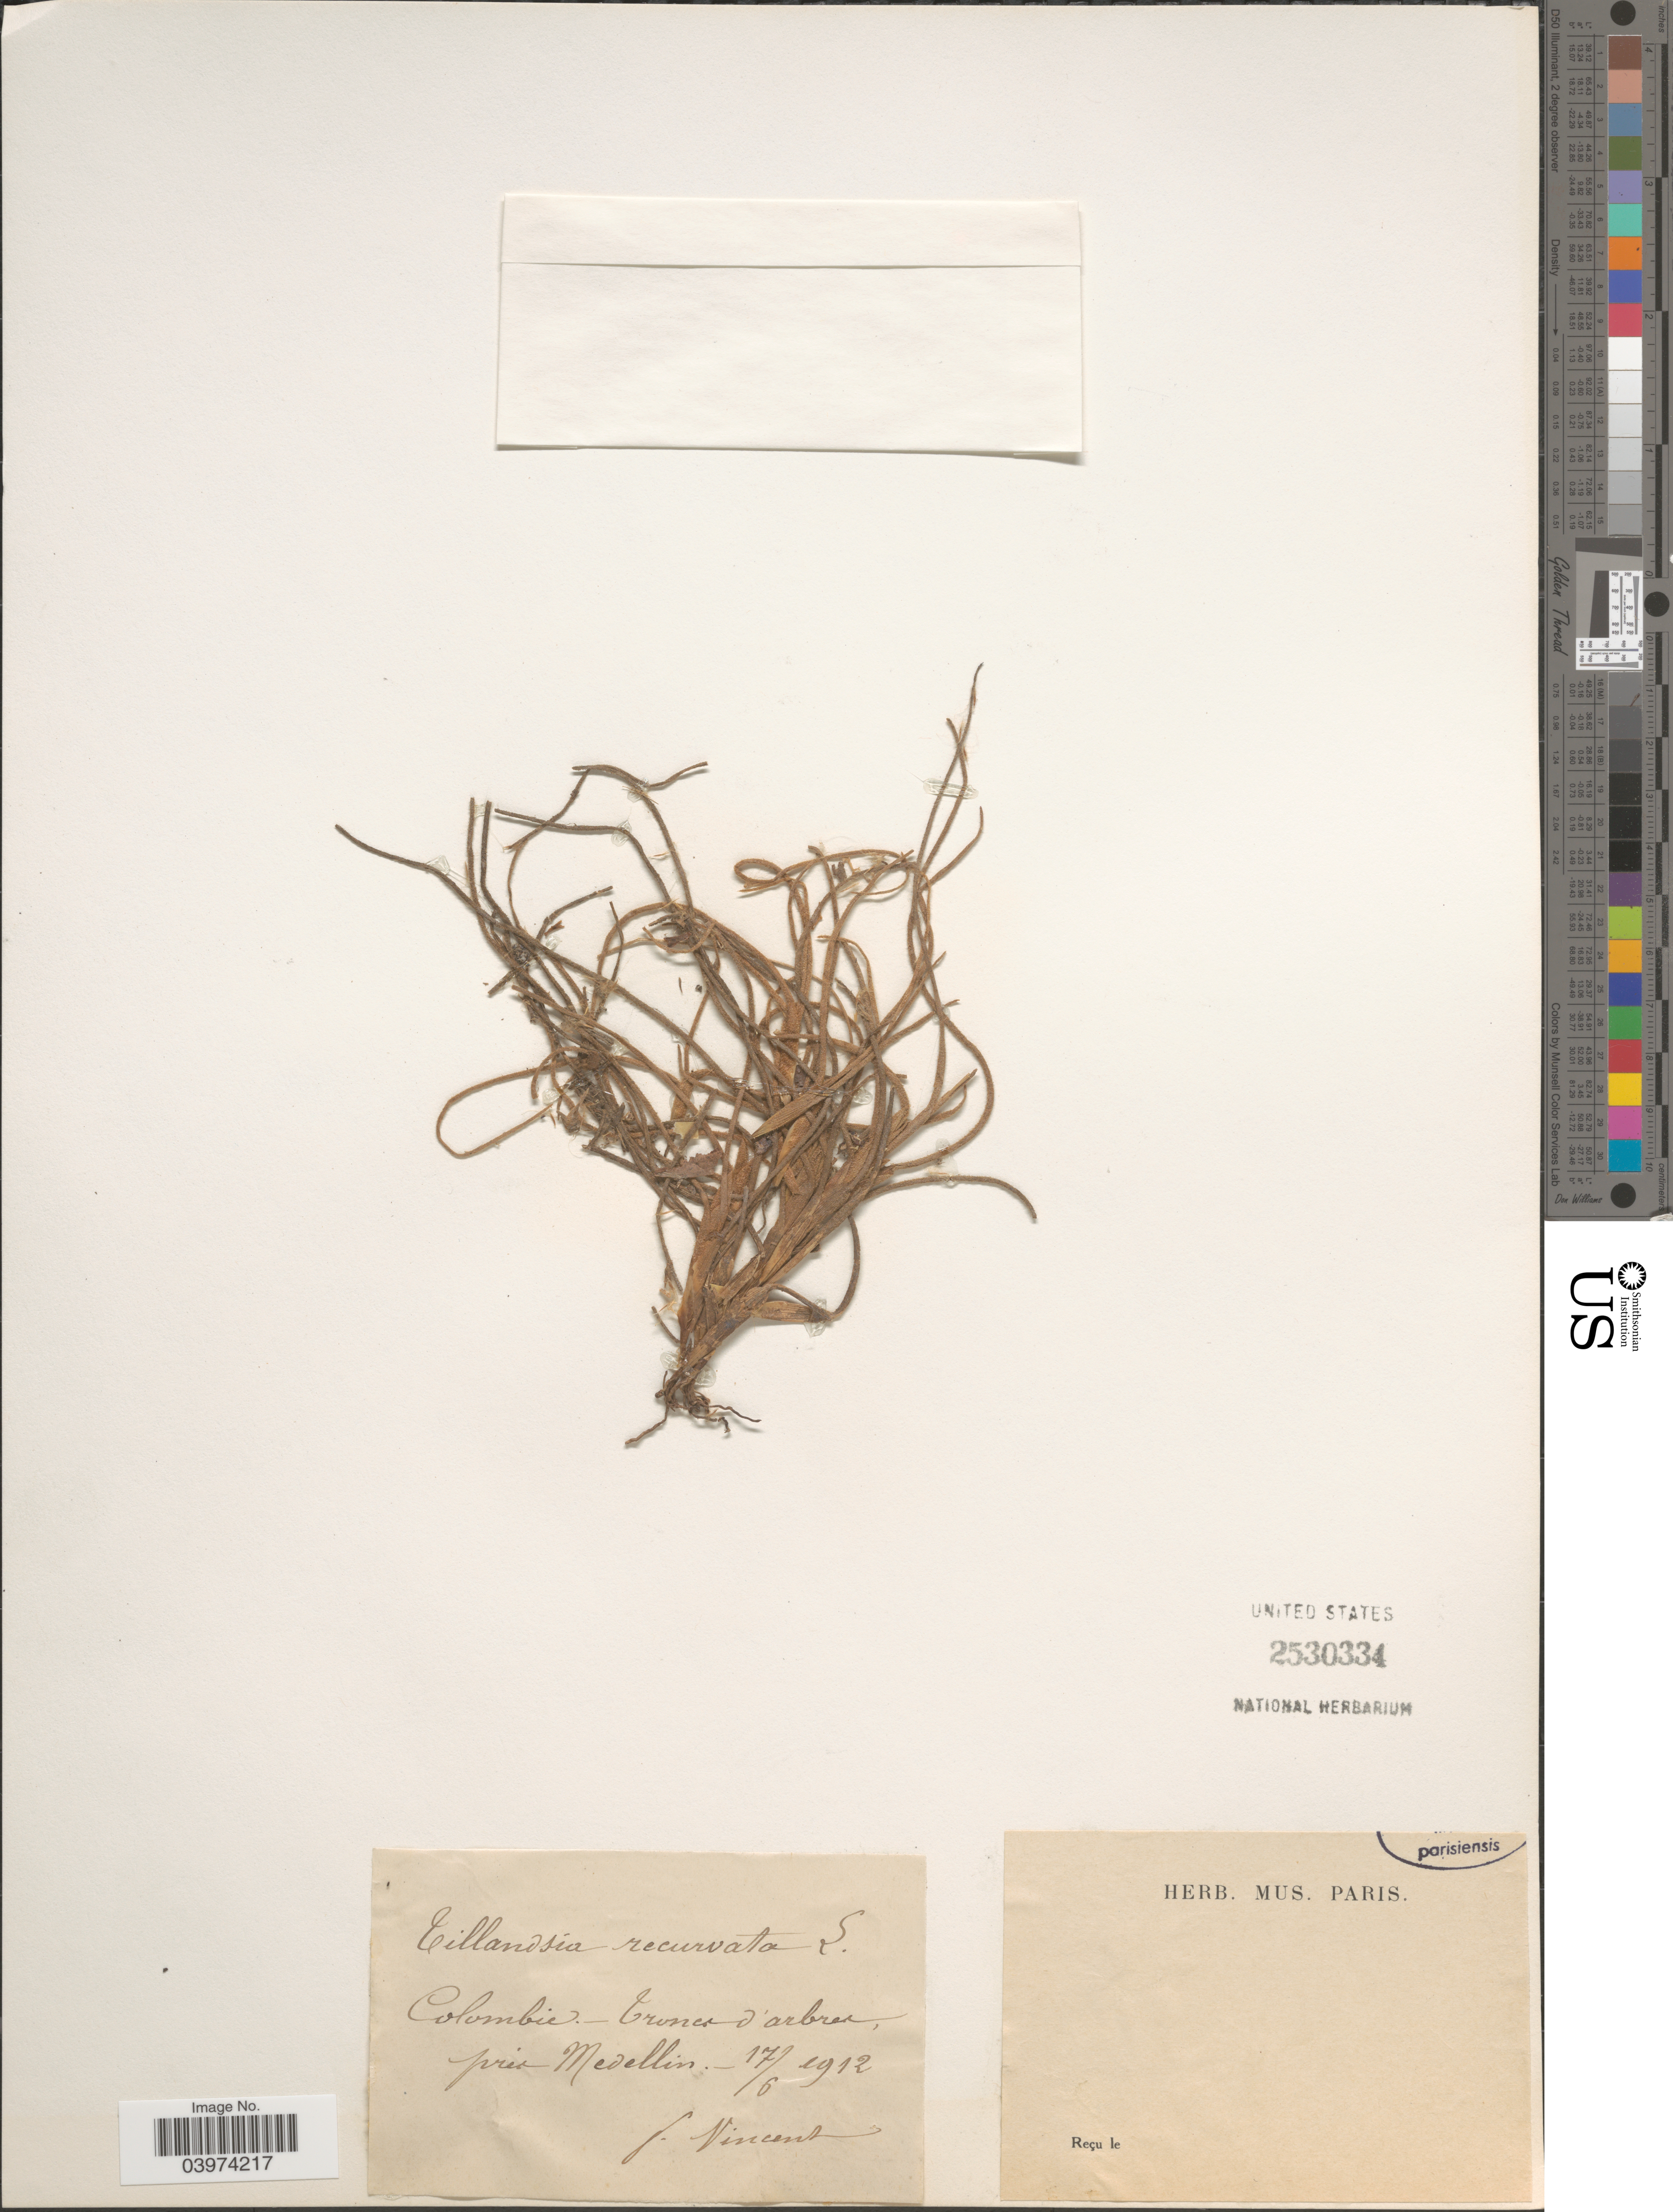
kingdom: Plantae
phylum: Tracheophyta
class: Liliopsida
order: Poales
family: Bromeliaceae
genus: Tillandsia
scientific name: Tillandsia recurvata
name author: L.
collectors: F. Vincent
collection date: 1912-06-17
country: Colombia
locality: Tronco d'arbres près Medellin.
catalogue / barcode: US 2530334